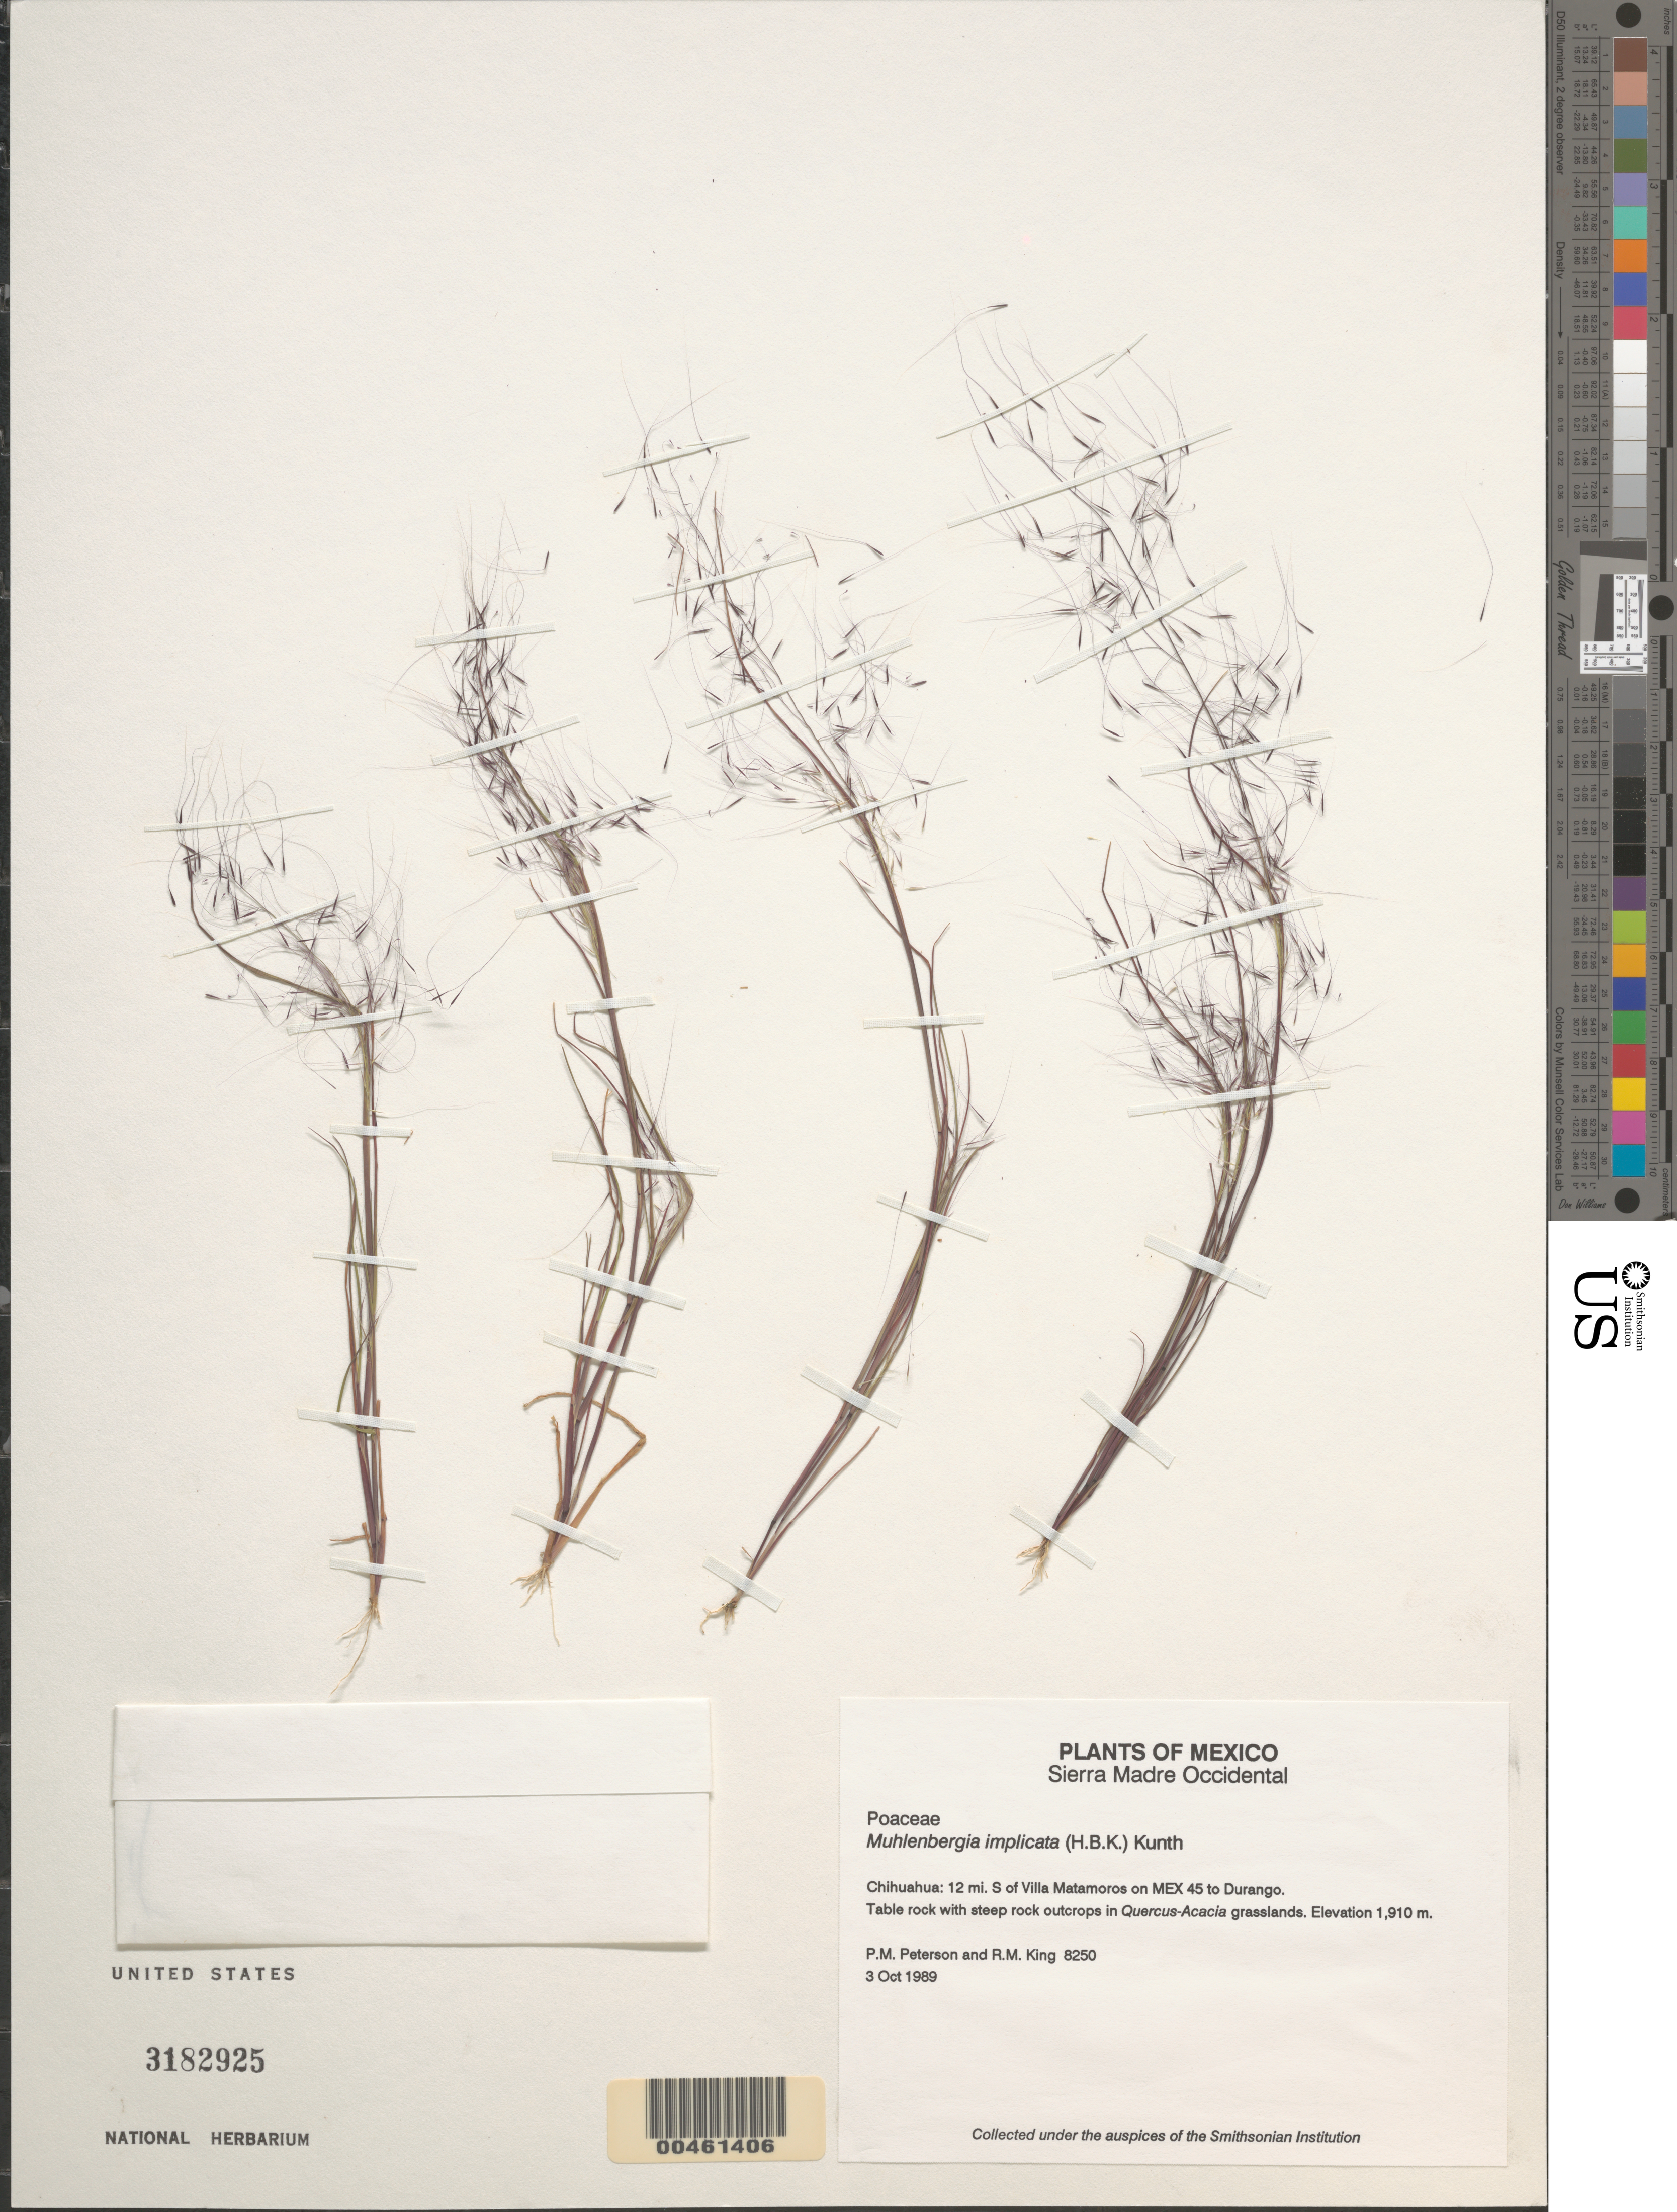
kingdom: Plantae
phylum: Tracheophyta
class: Liliopsida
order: Poales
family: Poaceae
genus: Muhlenbergia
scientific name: Muhlenbergia implicata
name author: (Kunth) Trin.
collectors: P. M. Peterson & R. M. King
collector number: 08250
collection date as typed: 03 Oct 1989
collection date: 1989-10-03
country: Mexico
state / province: Chihuahua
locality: Sierra Madre Occidental, 12 mi. S of Villa Matamoros on Mex 45 to Durango.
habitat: Table rock with steep rock outcrops in Quercus-Acacia grasslands.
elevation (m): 1910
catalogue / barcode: US 3182925